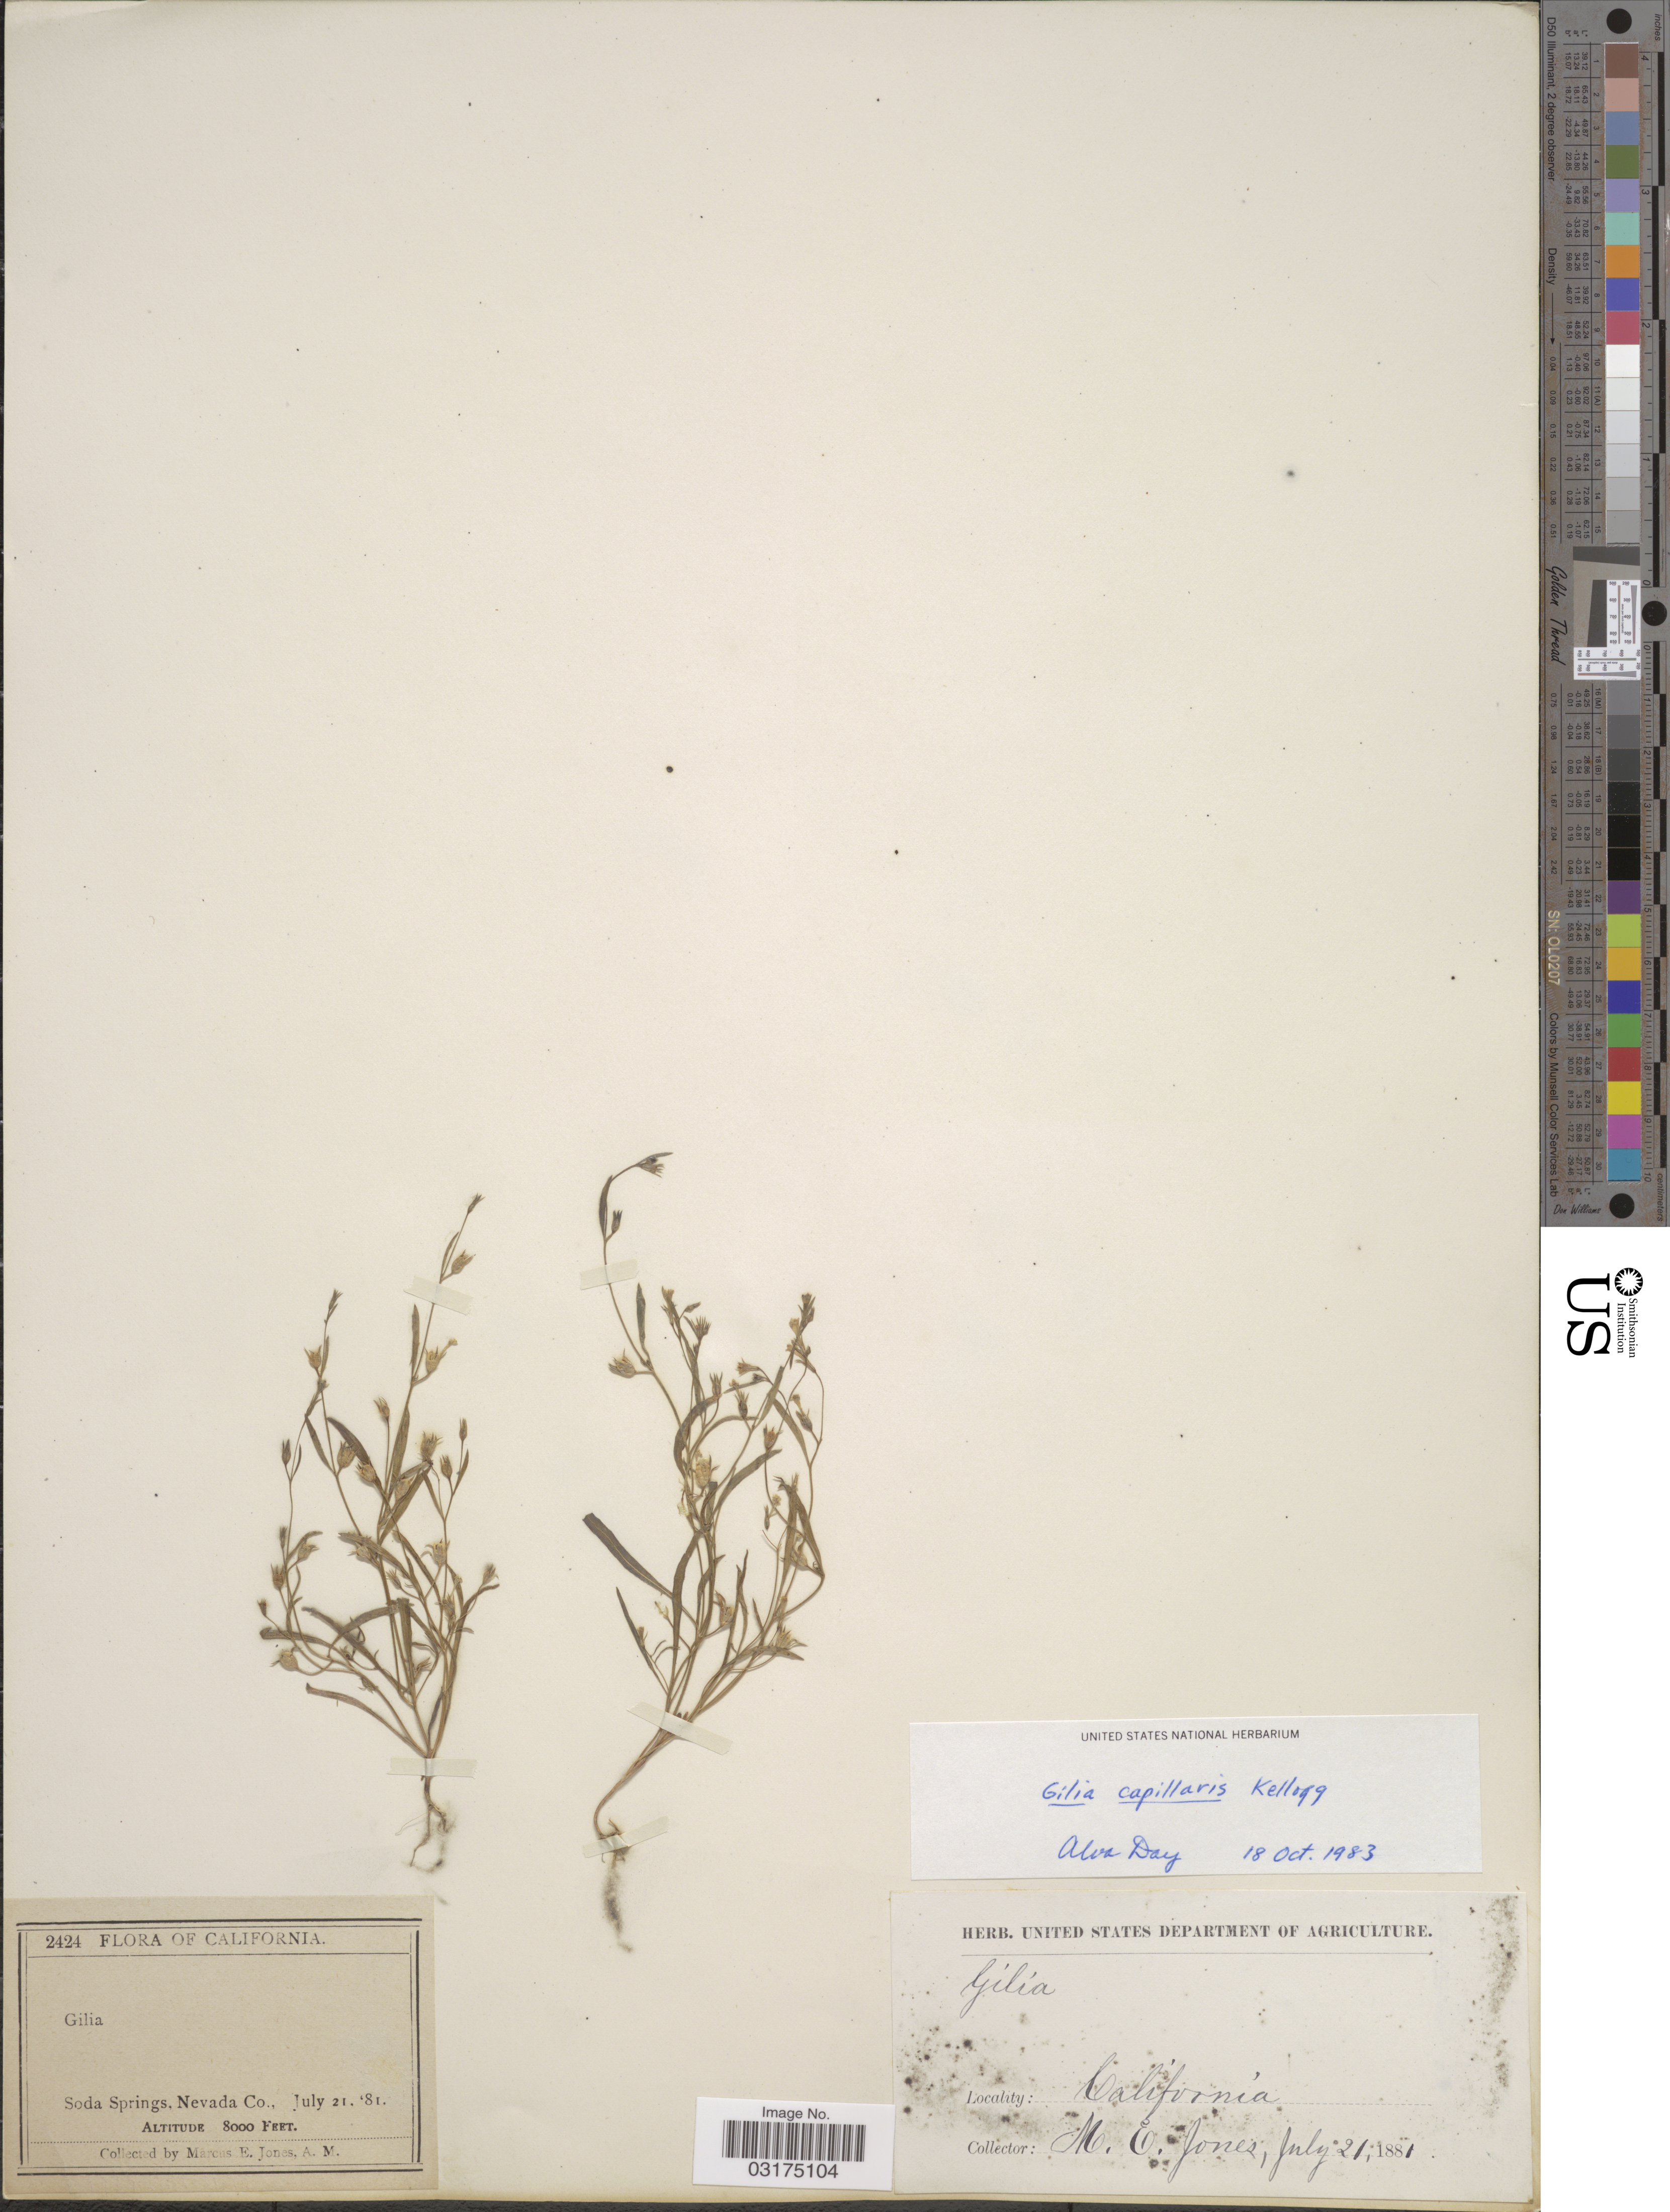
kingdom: Plantae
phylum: Tracheophyta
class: Magnoliopsida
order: Ericales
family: Polemoniaceae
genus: Navarretia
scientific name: Navarretia capillaris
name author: (Kellogg) Kuntze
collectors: M. E. Jones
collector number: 2424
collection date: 1881-07-21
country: United States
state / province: California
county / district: Nevada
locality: Soda Springs, Nevada Co.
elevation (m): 2438